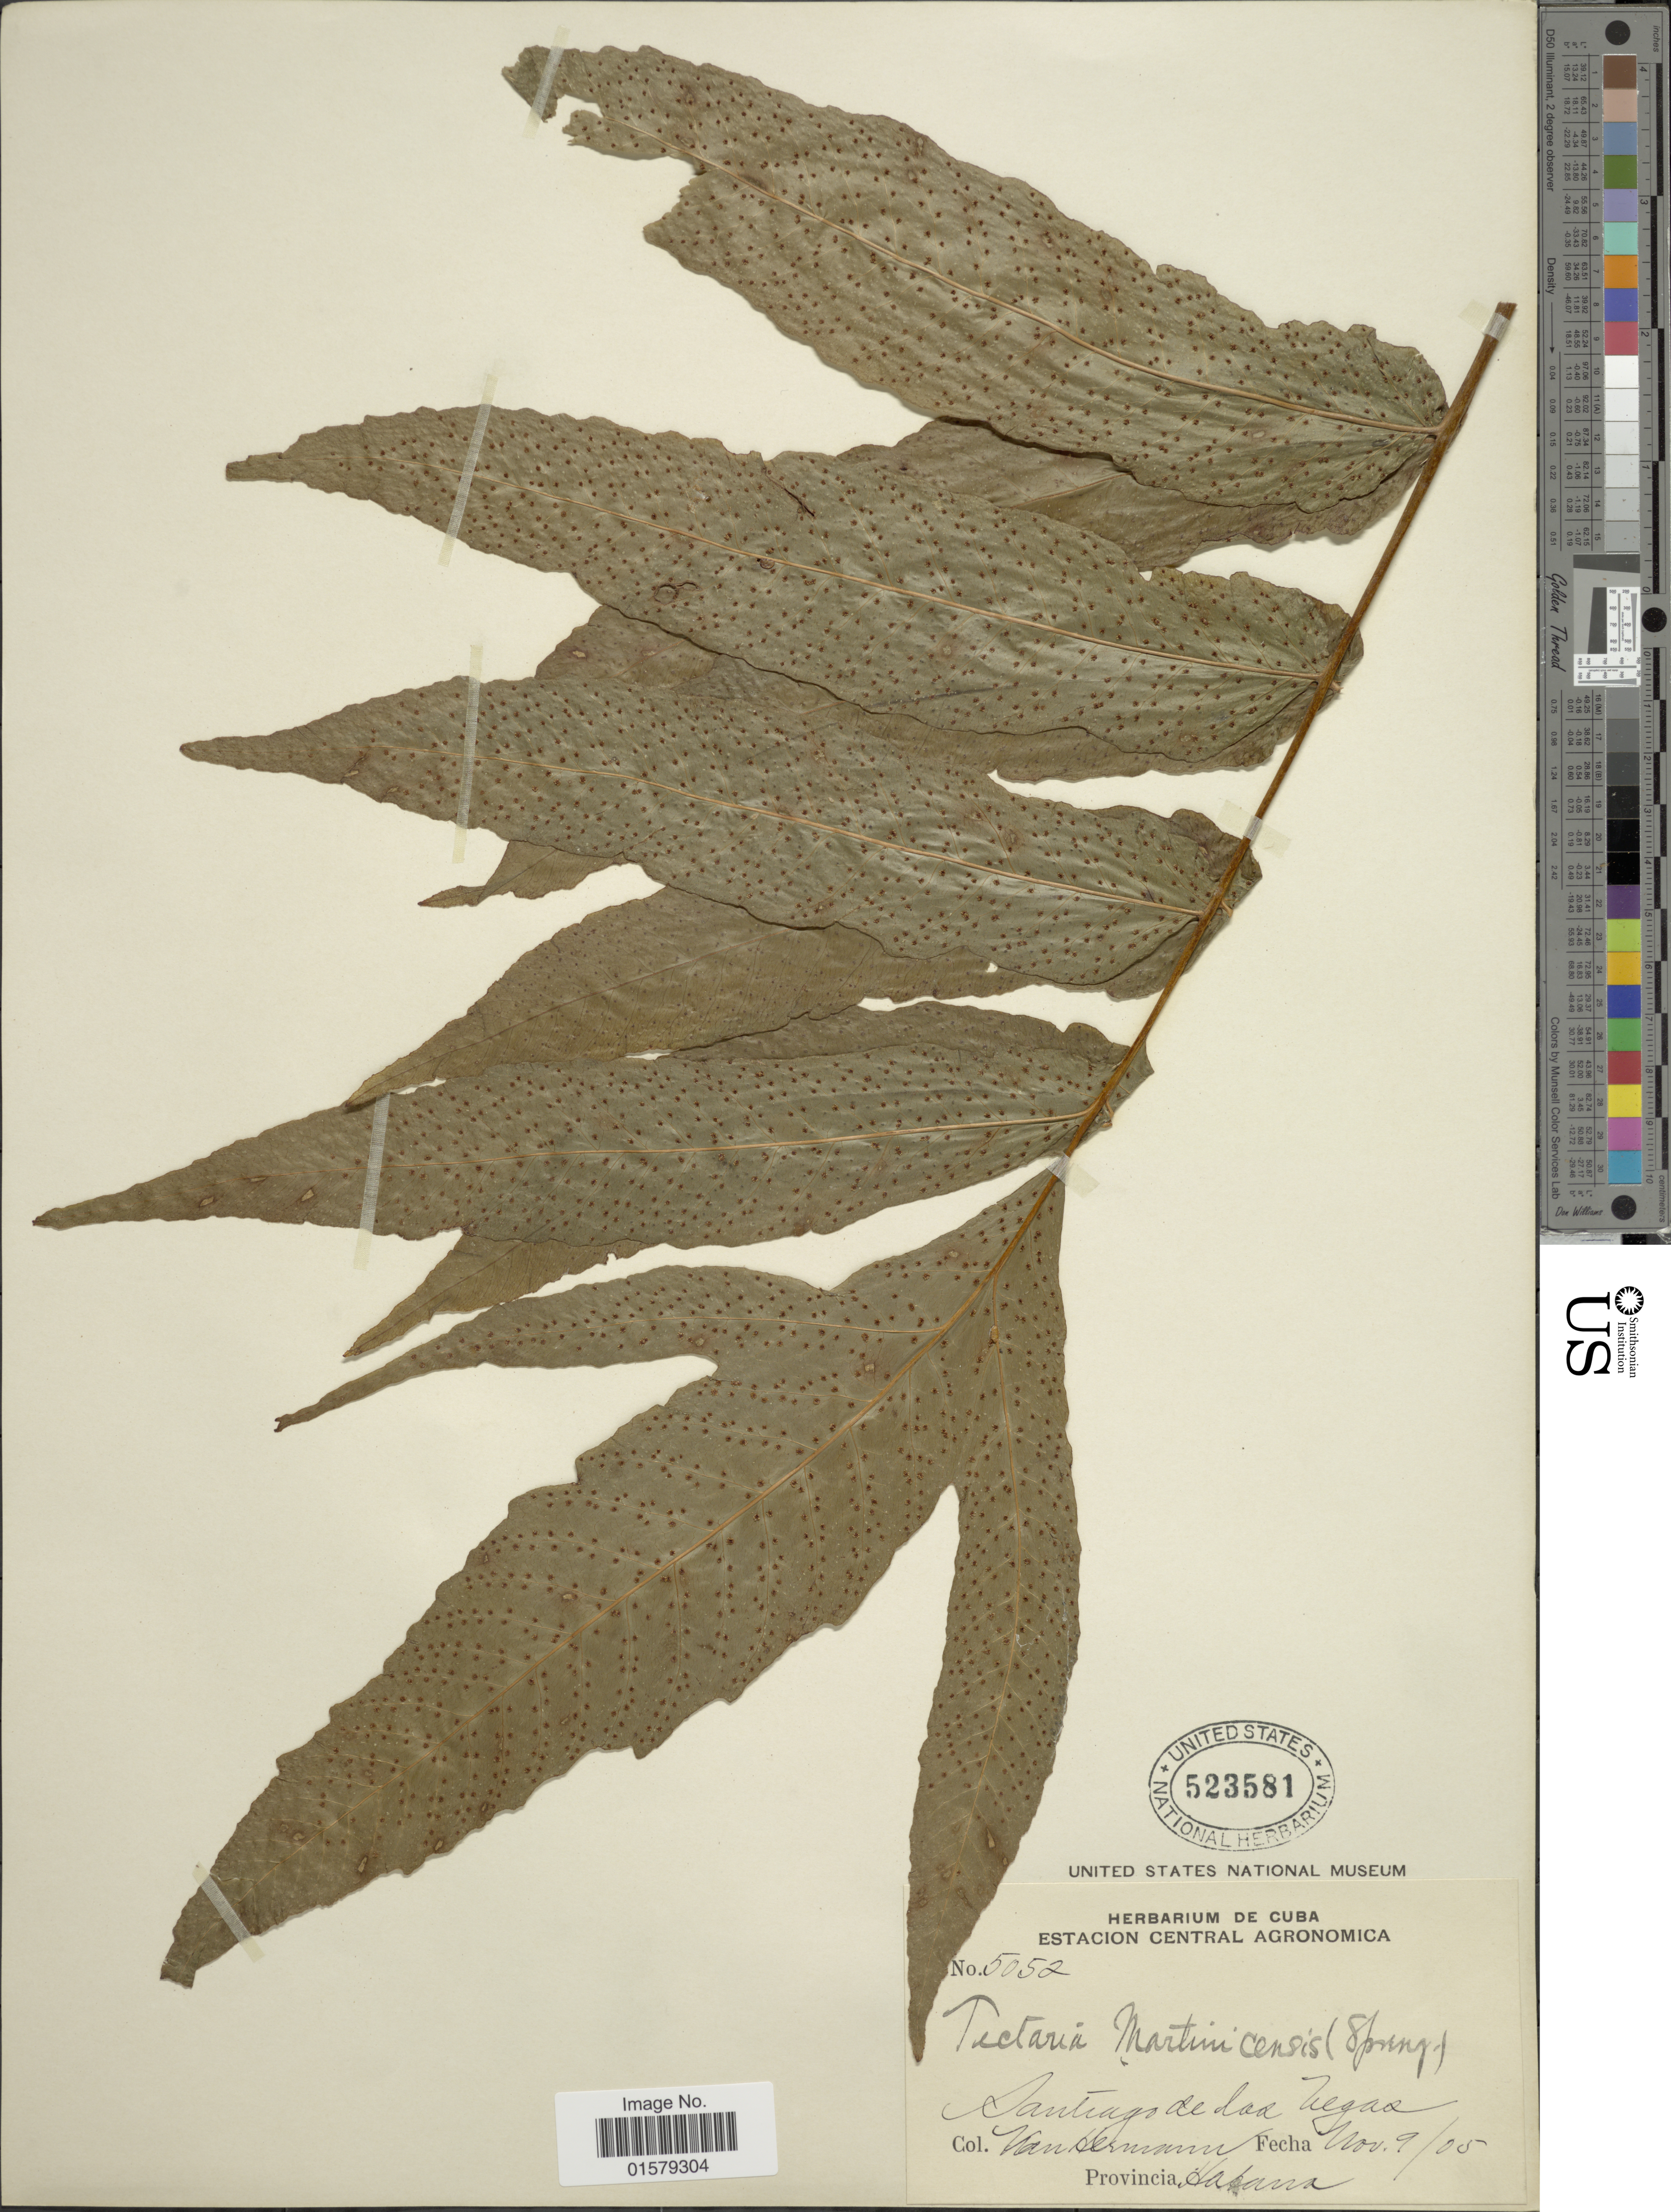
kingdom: Plantae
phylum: Tracheophyta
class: Polypodiopsida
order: Polypodiales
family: Tectariaceae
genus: Tectaria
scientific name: Tectaria incisa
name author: Cav.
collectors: V. Hermann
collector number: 5052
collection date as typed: Transcribed d/m/y: 9/11/5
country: Cuba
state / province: La Habana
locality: Santiago de las Vegas.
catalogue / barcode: US 523581